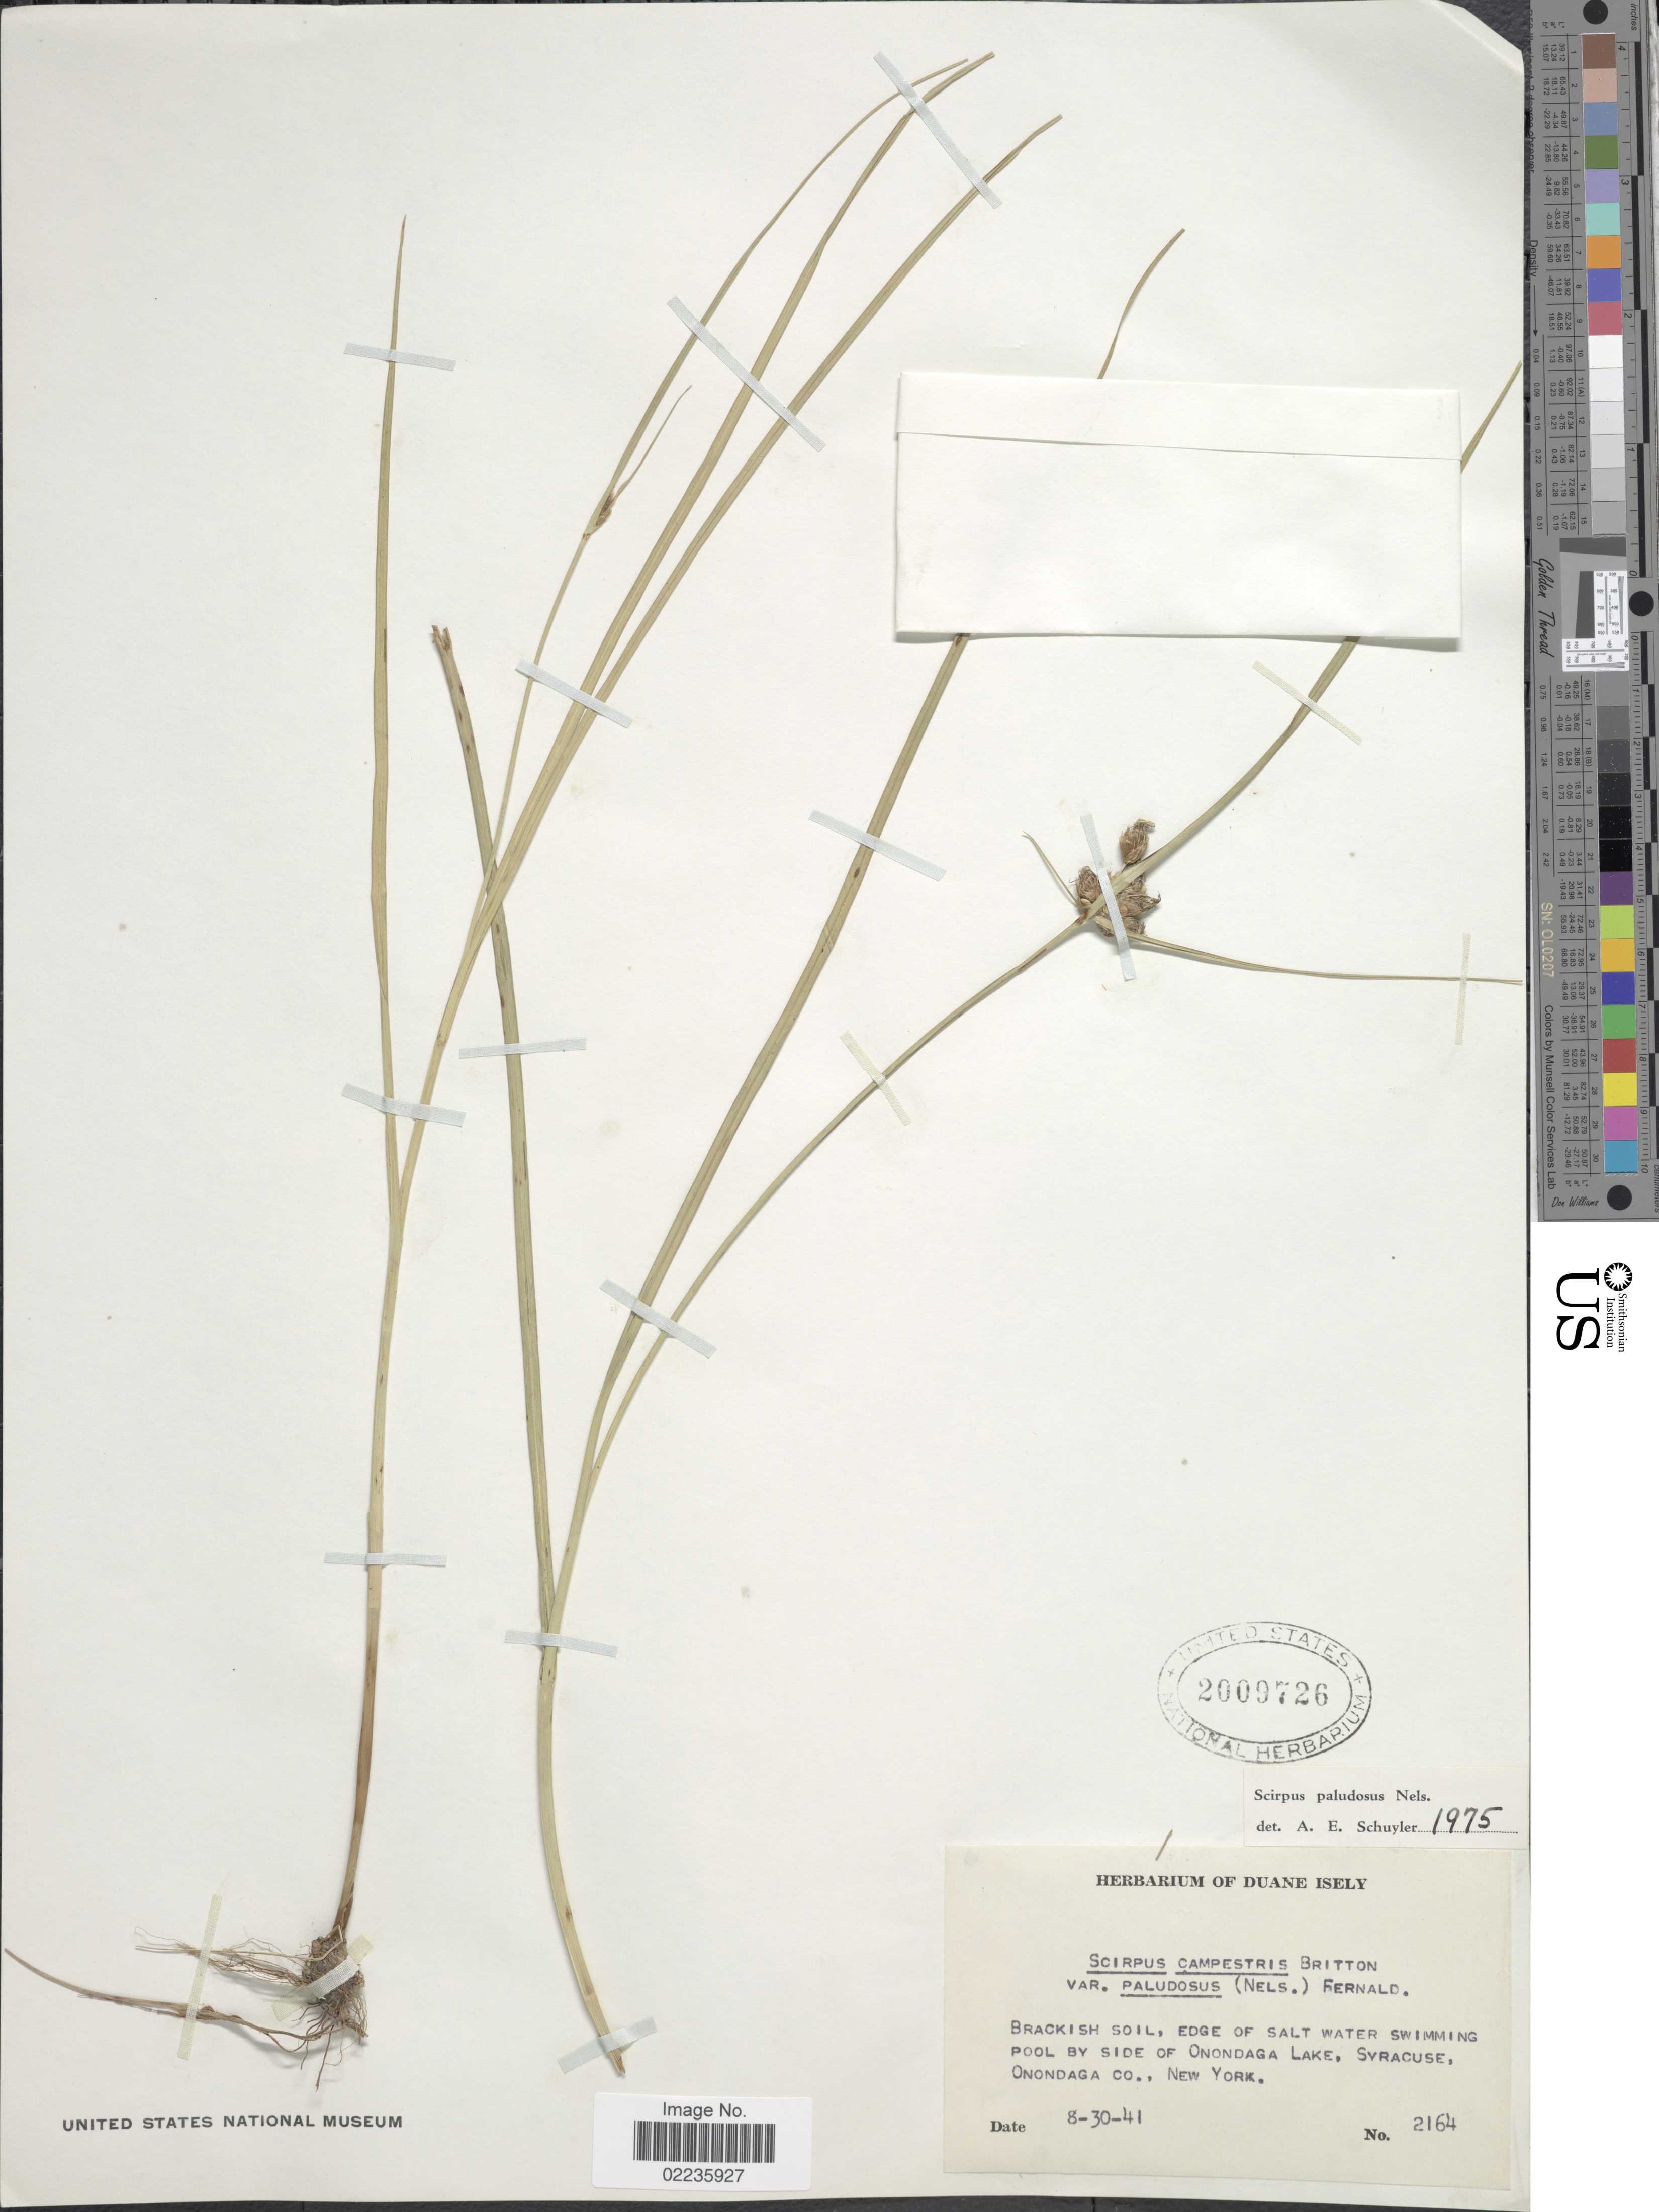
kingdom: Plantae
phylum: Tracheophyta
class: Liliopsida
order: Poales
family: Cyperaceae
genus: Bolboschoenus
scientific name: Bolboschoenus maritimus subsp. paludosus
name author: (A. Nelson) T. Koyama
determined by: Strong, M. T., (US), Smithsonian Institution - National Museum of Natural History (UNITED STATES)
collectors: ex. herb. Duane Isely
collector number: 2164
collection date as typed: Transcribed d/m/y: 30/8/41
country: United States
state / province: New York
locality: Edge of salt water swiiming pool by side of Onondaga Lake, Syracuse, Onondaga Co.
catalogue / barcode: US 2009726